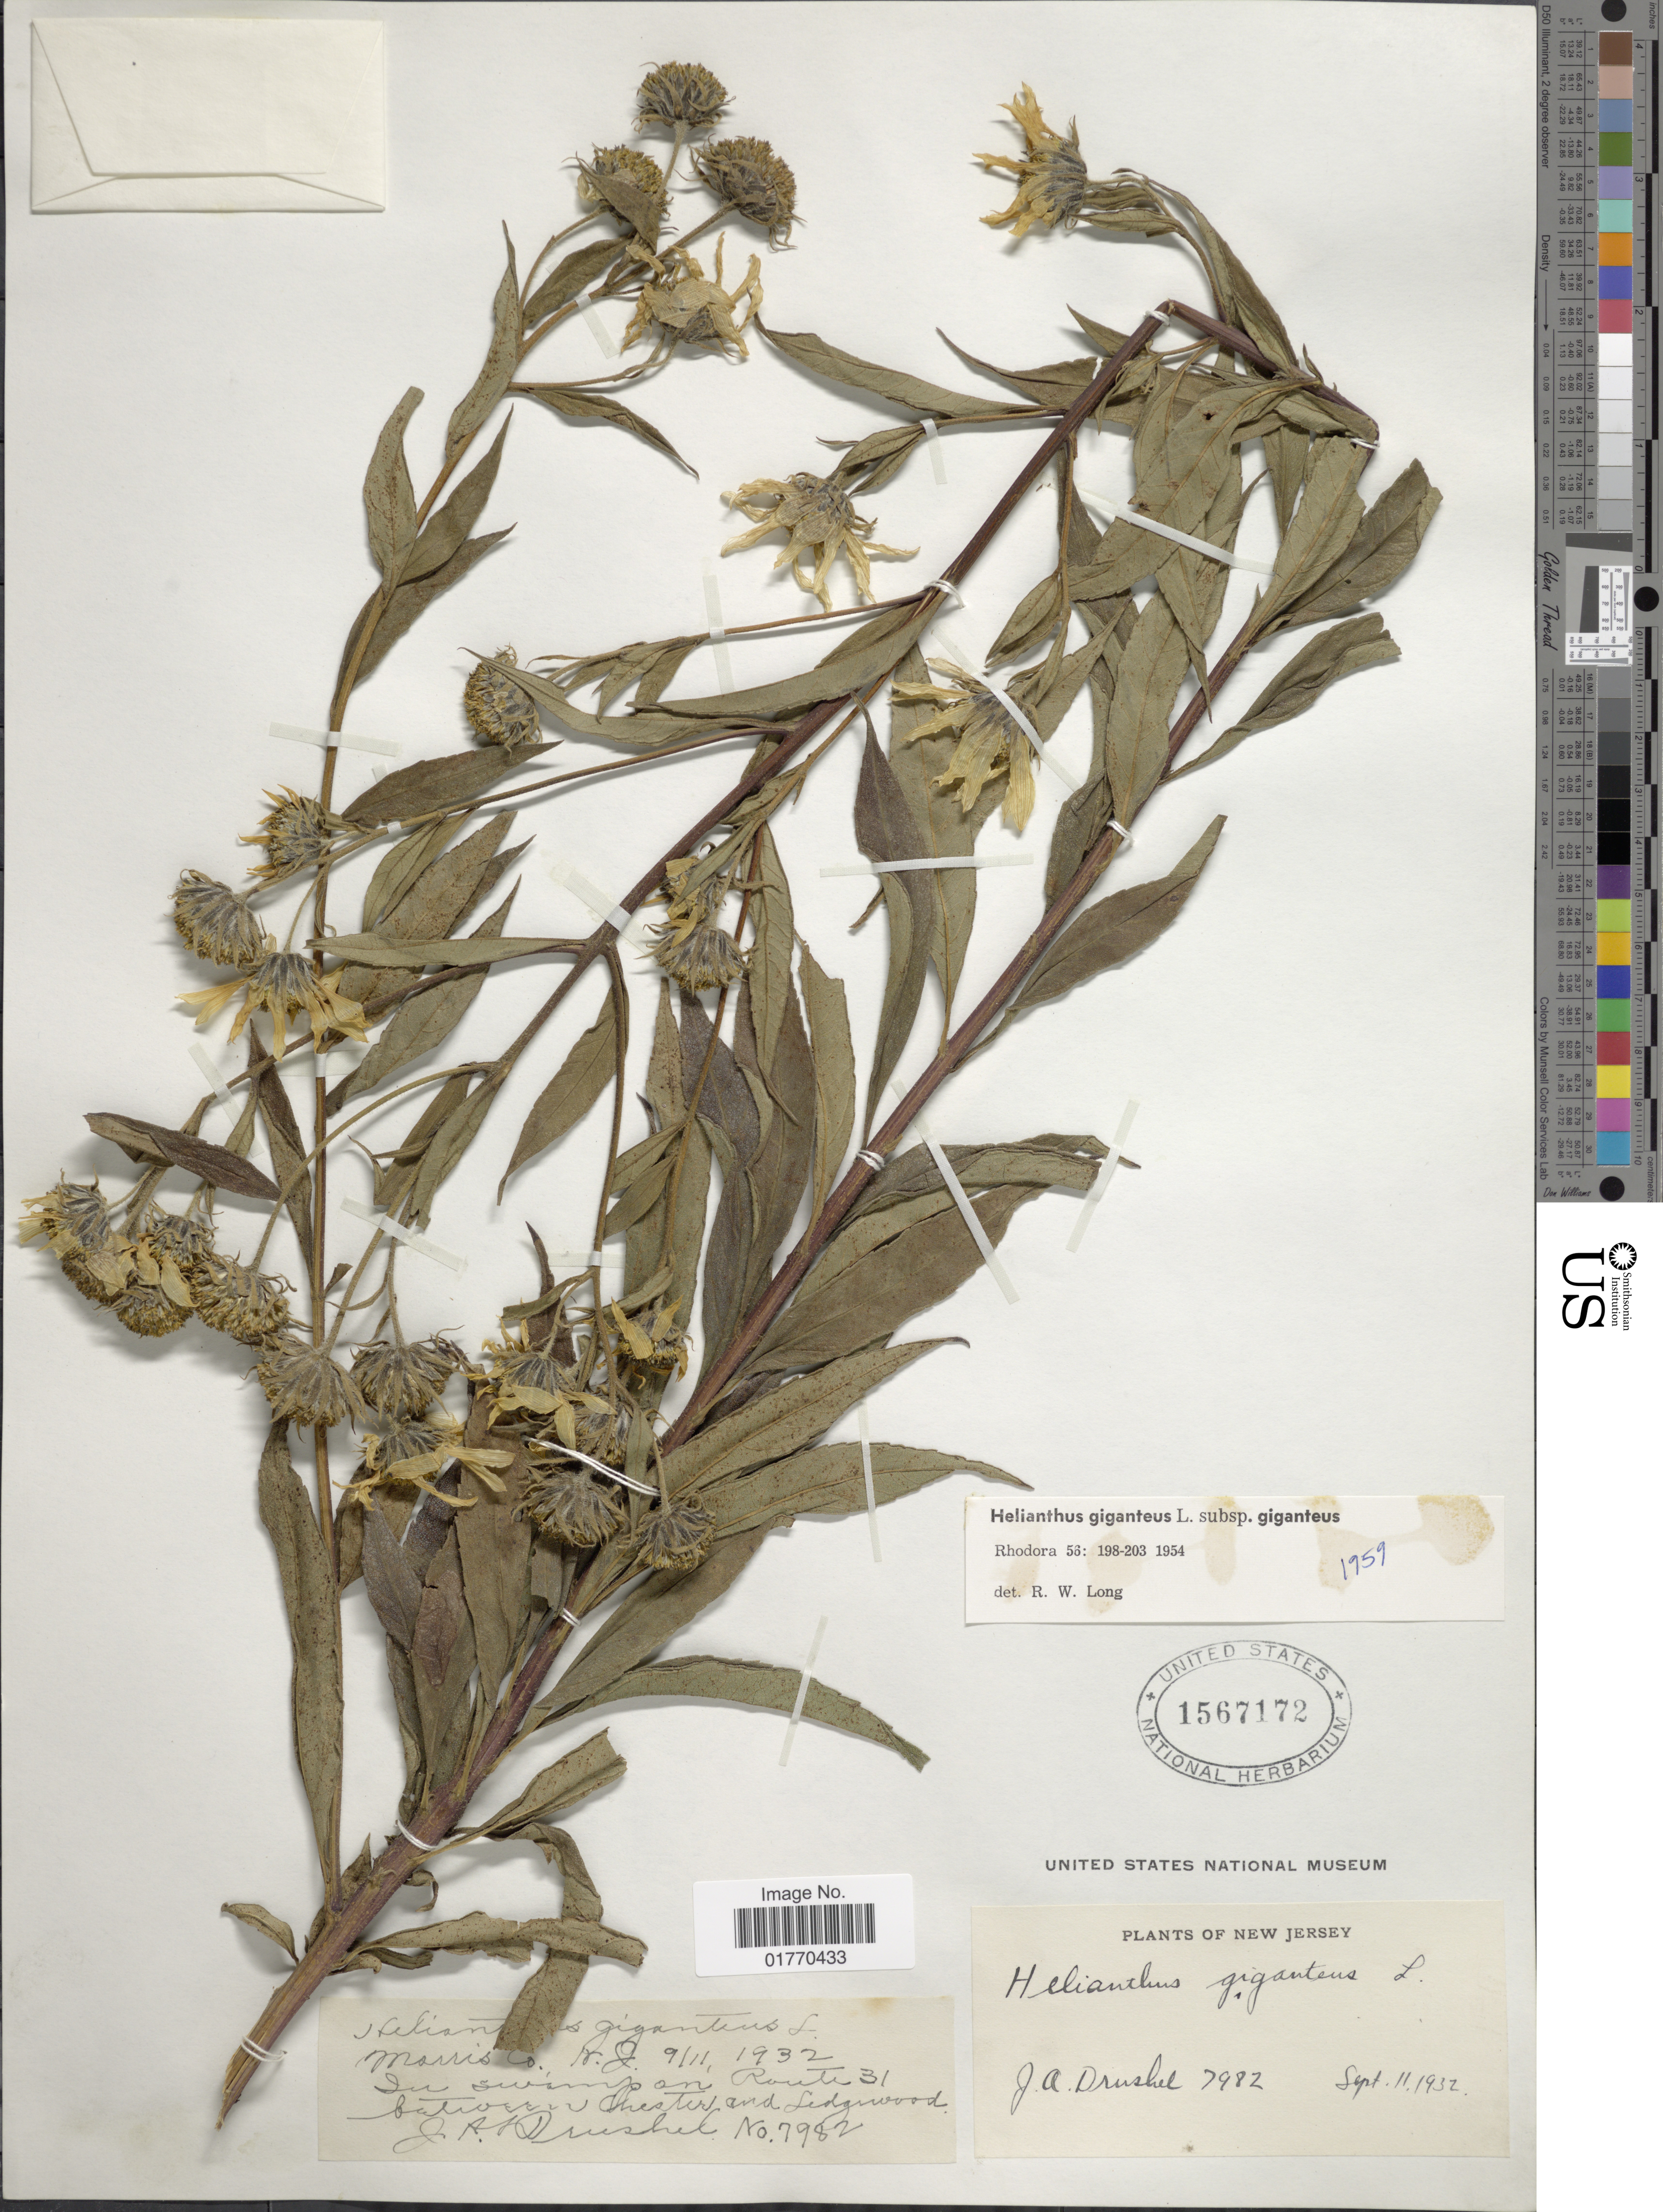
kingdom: Plantae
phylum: Tracheophyta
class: Magnoliopsida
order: Asterales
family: Asteraceae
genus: Helianthus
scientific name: Helianthus giganteus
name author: L.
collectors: J. A. Drushel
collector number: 7982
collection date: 1932-09-11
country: United States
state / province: New Jersey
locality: Morris Co., N. J. In swamp on Route 31 between Chester and Ledgewood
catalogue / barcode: US 1567172